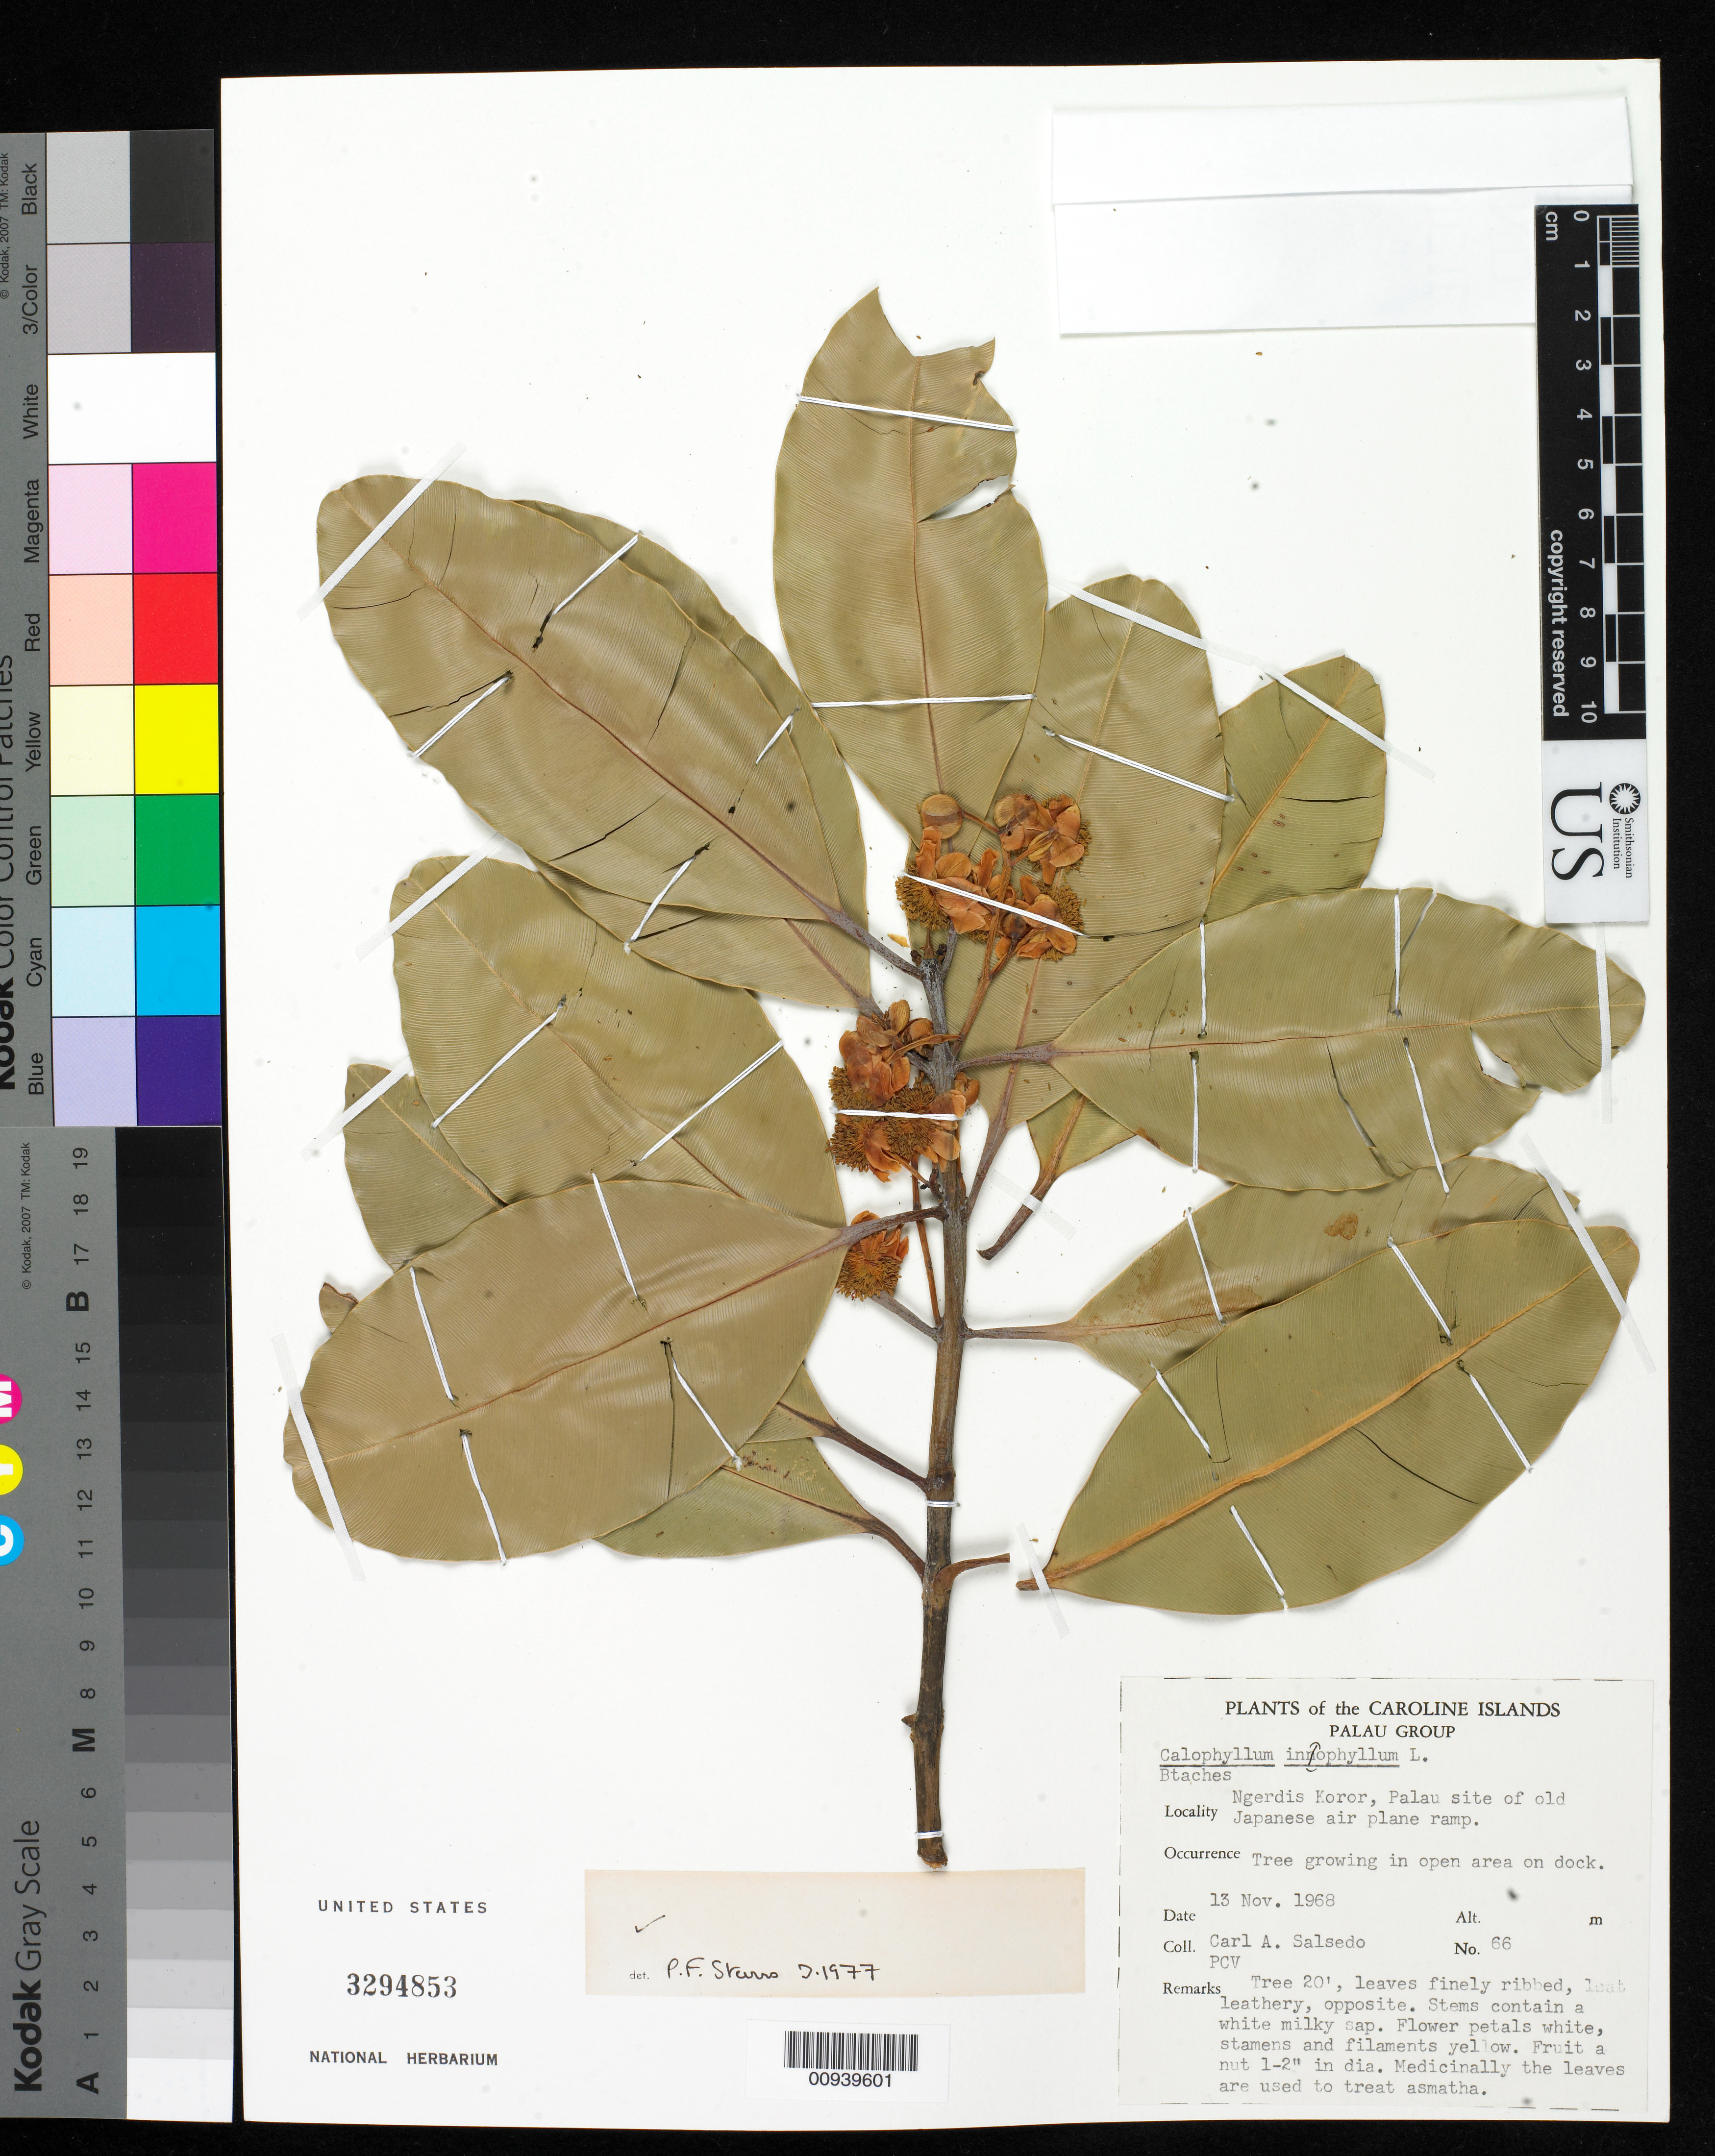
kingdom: Plantae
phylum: Tracheophyta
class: Magnoliopsida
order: Malpighiales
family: Calophyllaceae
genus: Calophyllum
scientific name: Calophyllum inophyllum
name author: L.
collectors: C.A. Salsedo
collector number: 66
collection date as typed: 13 Nov 1968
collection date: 1968-11-13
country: Palau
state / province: Koror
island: Oreor (Koror)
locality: Ngerdis Koror (also known as Oreor)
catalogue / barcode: US 3294853